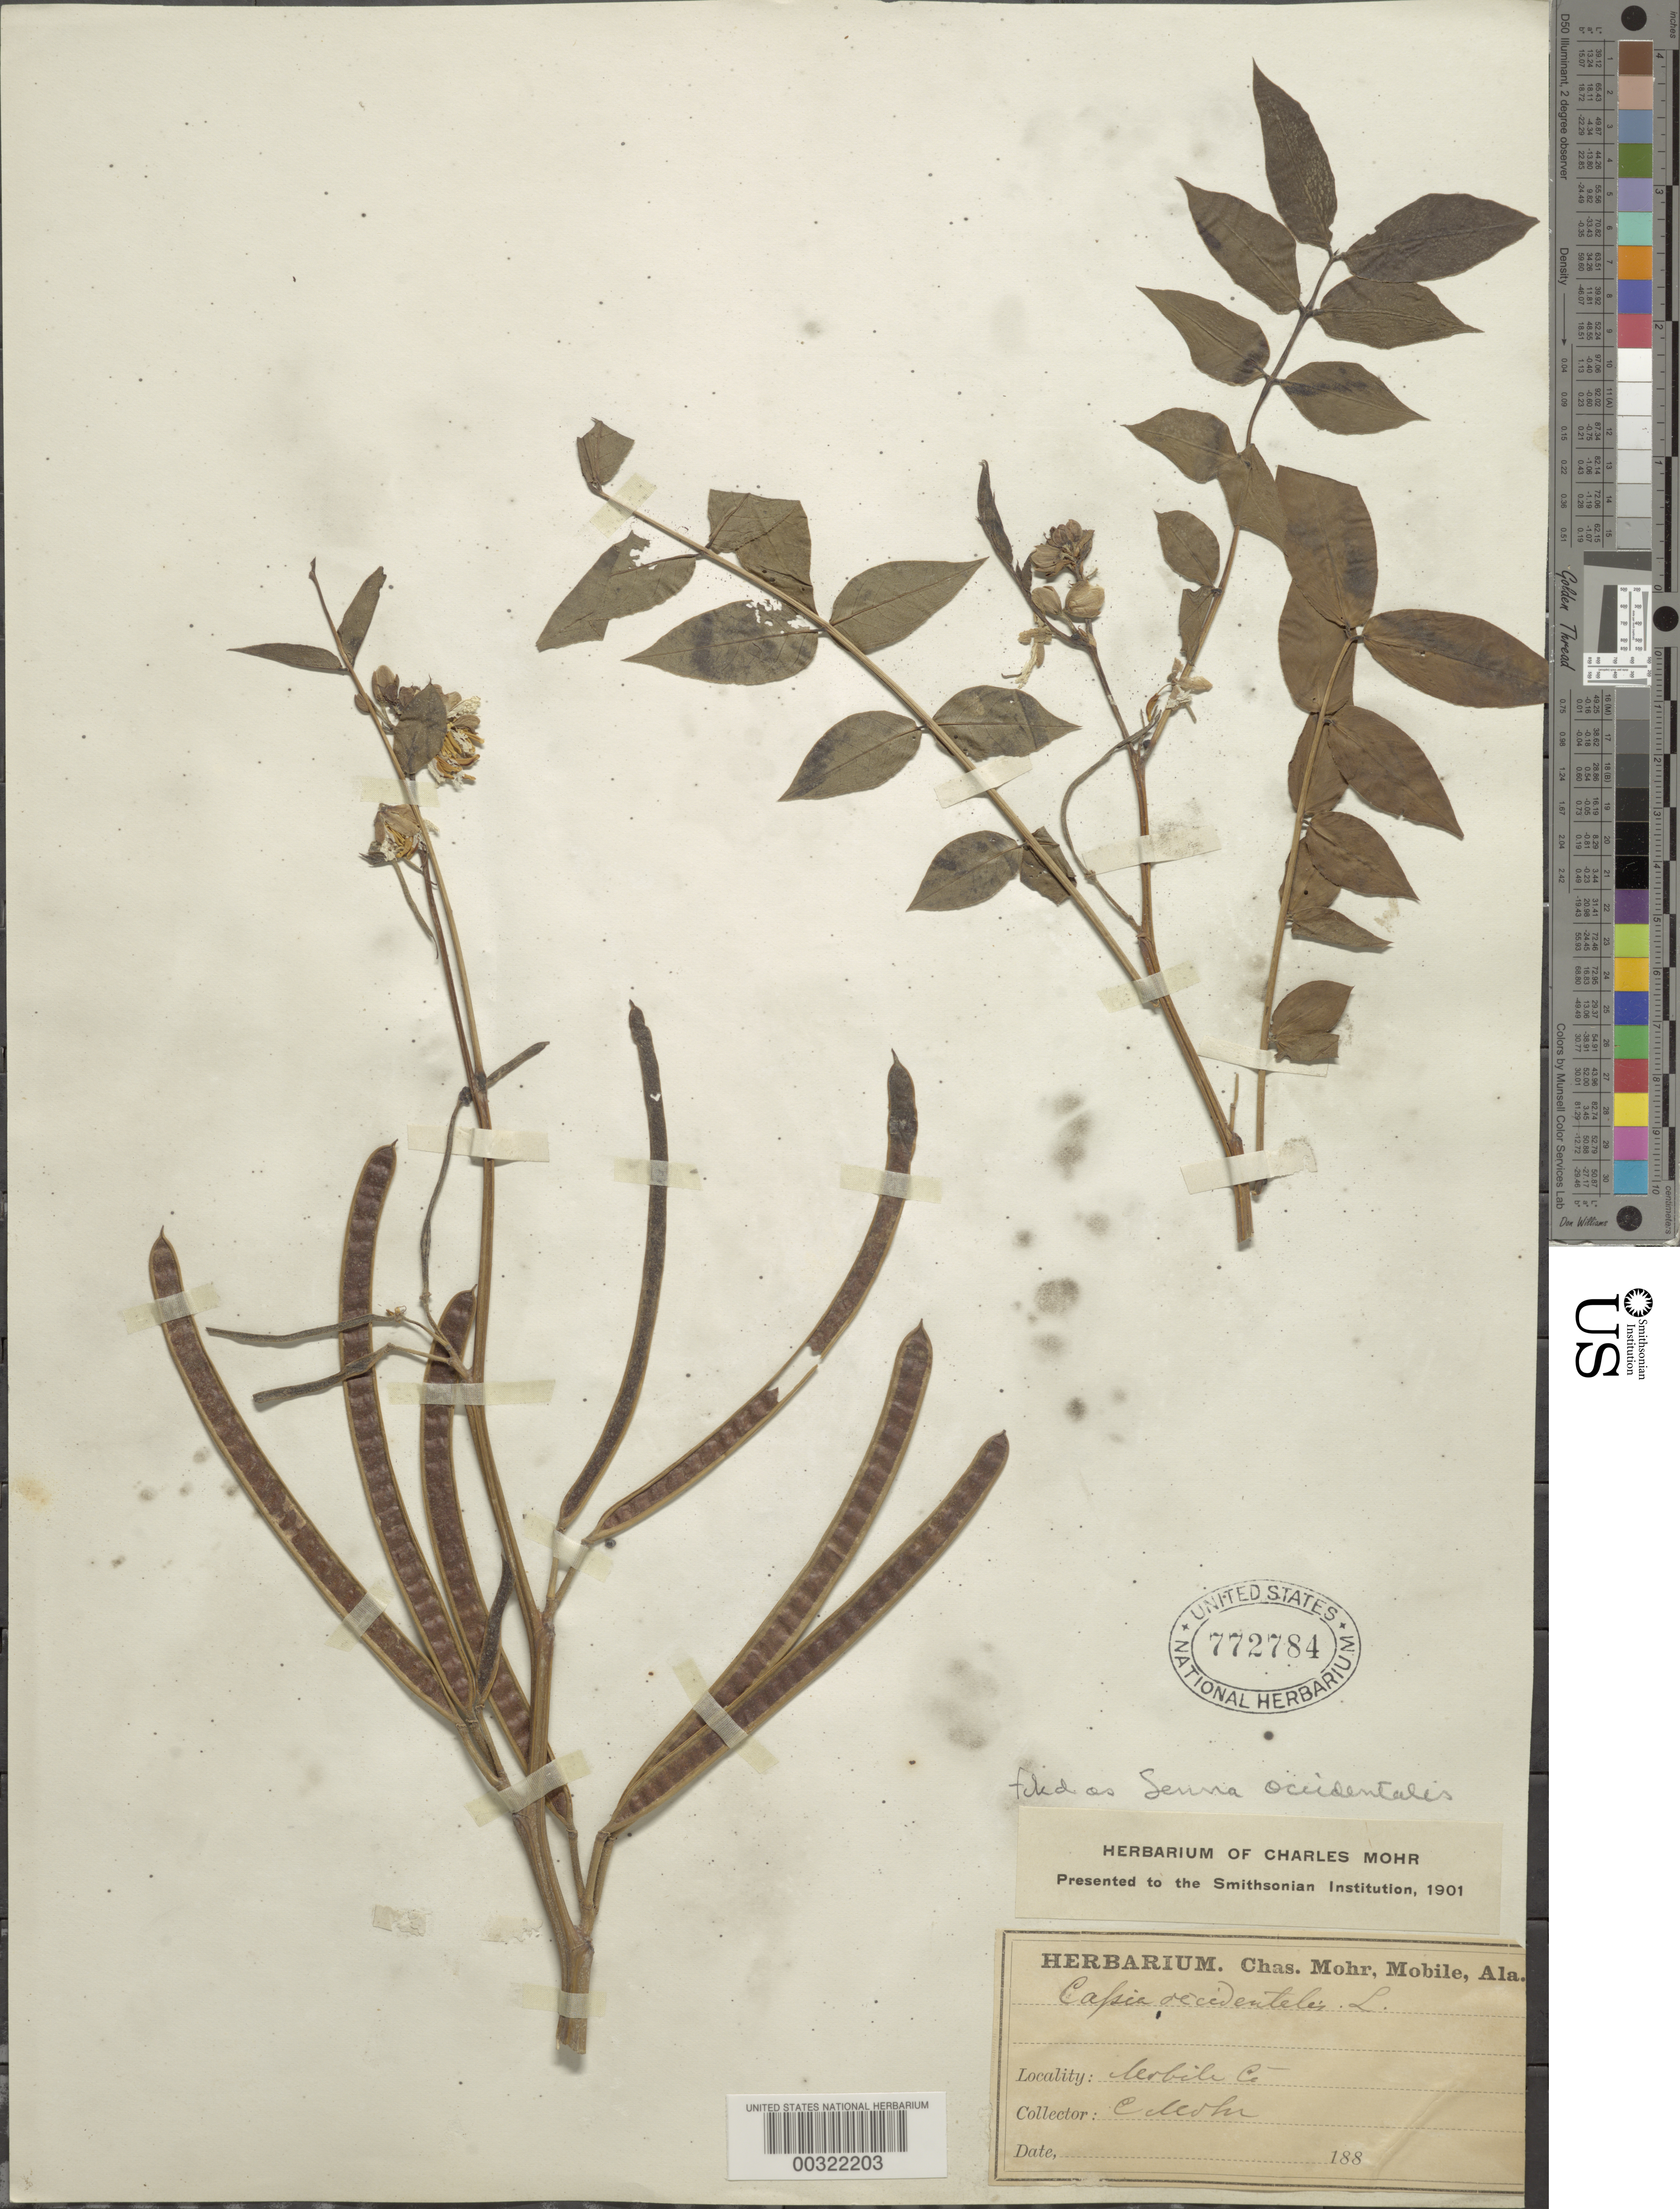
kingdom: Plantae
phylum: Tracheophyta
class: Magnoliopsida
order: Fabales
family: Fabaceae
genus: Senna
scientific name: Senna occidentalis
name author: (L.) Link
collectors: C. T. Mohr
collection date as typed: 188-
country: United States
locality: Cerbile co. (?)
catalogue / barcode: US 772784